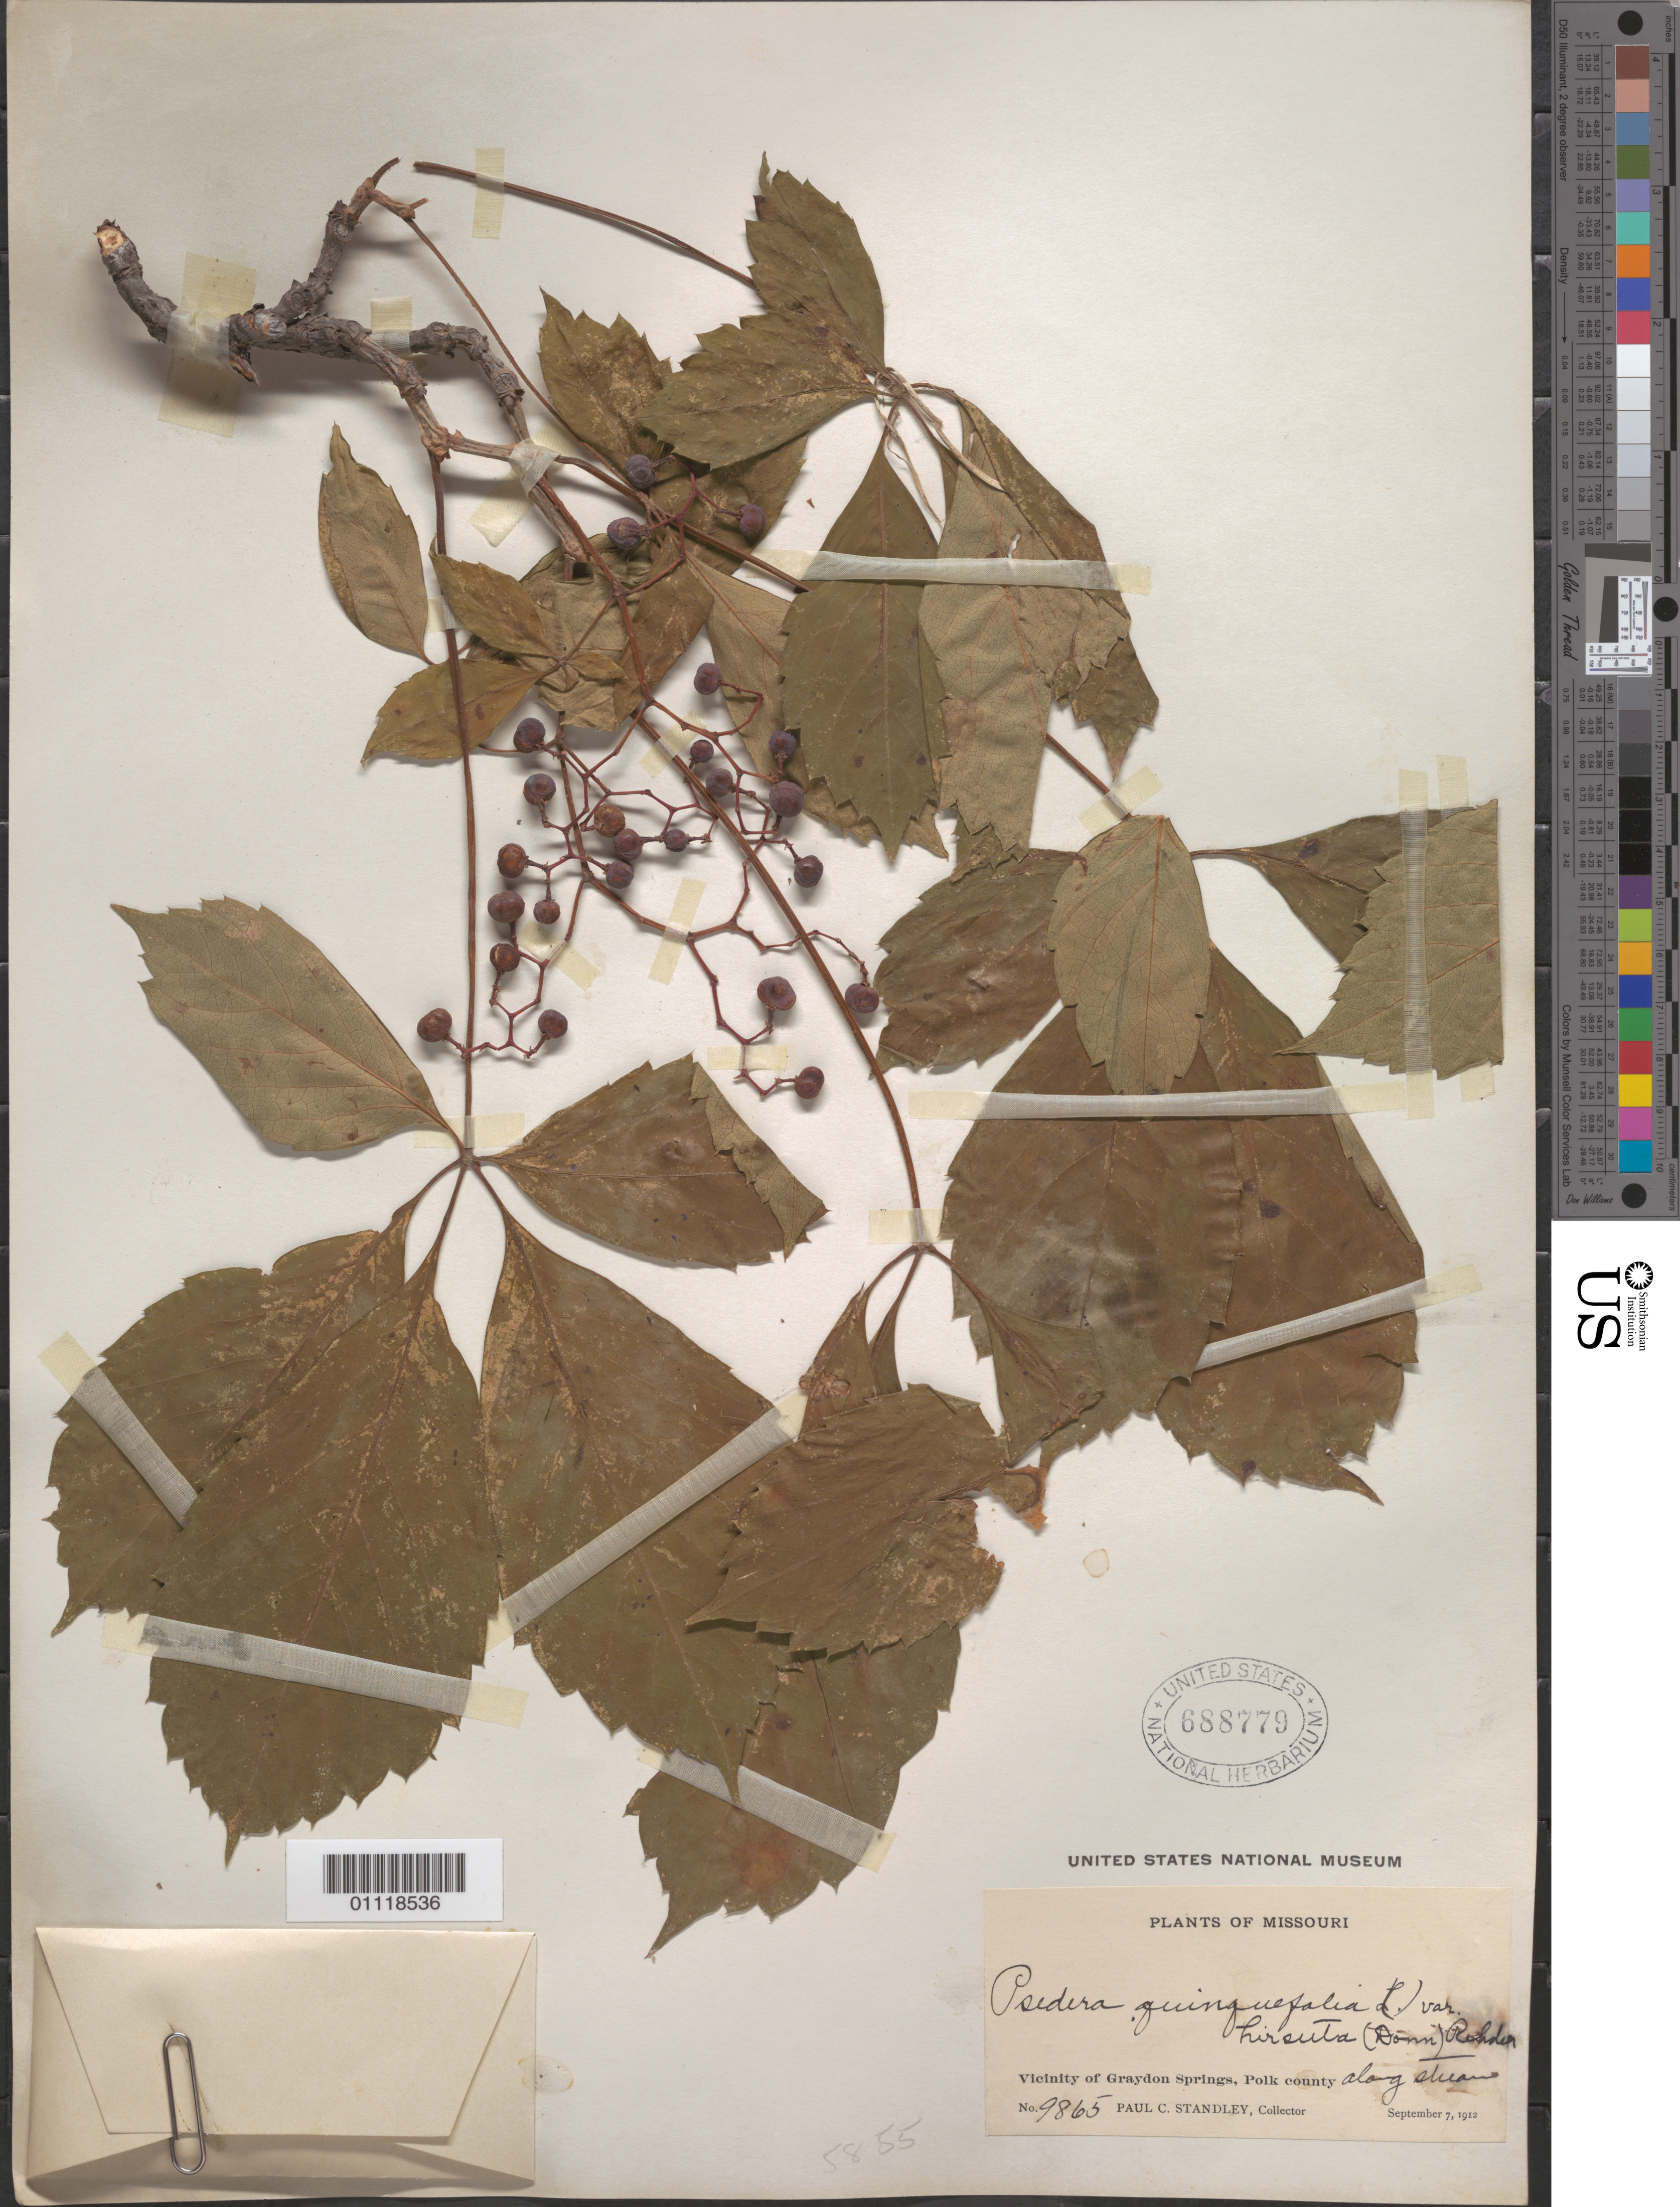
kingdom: Plantae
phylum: Tracheophyta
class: Magnoliopsida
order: Vitales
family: Vitaceae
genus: Parthenocissus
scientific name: Parthenocissus quinquefolia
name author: (L.) Planch.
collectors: P. C. Standley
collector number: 9865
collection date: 1912-09-07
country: United States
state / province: Missouri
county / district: Polk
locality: Vicinity of Graydon Springs.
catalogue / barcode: US 688779